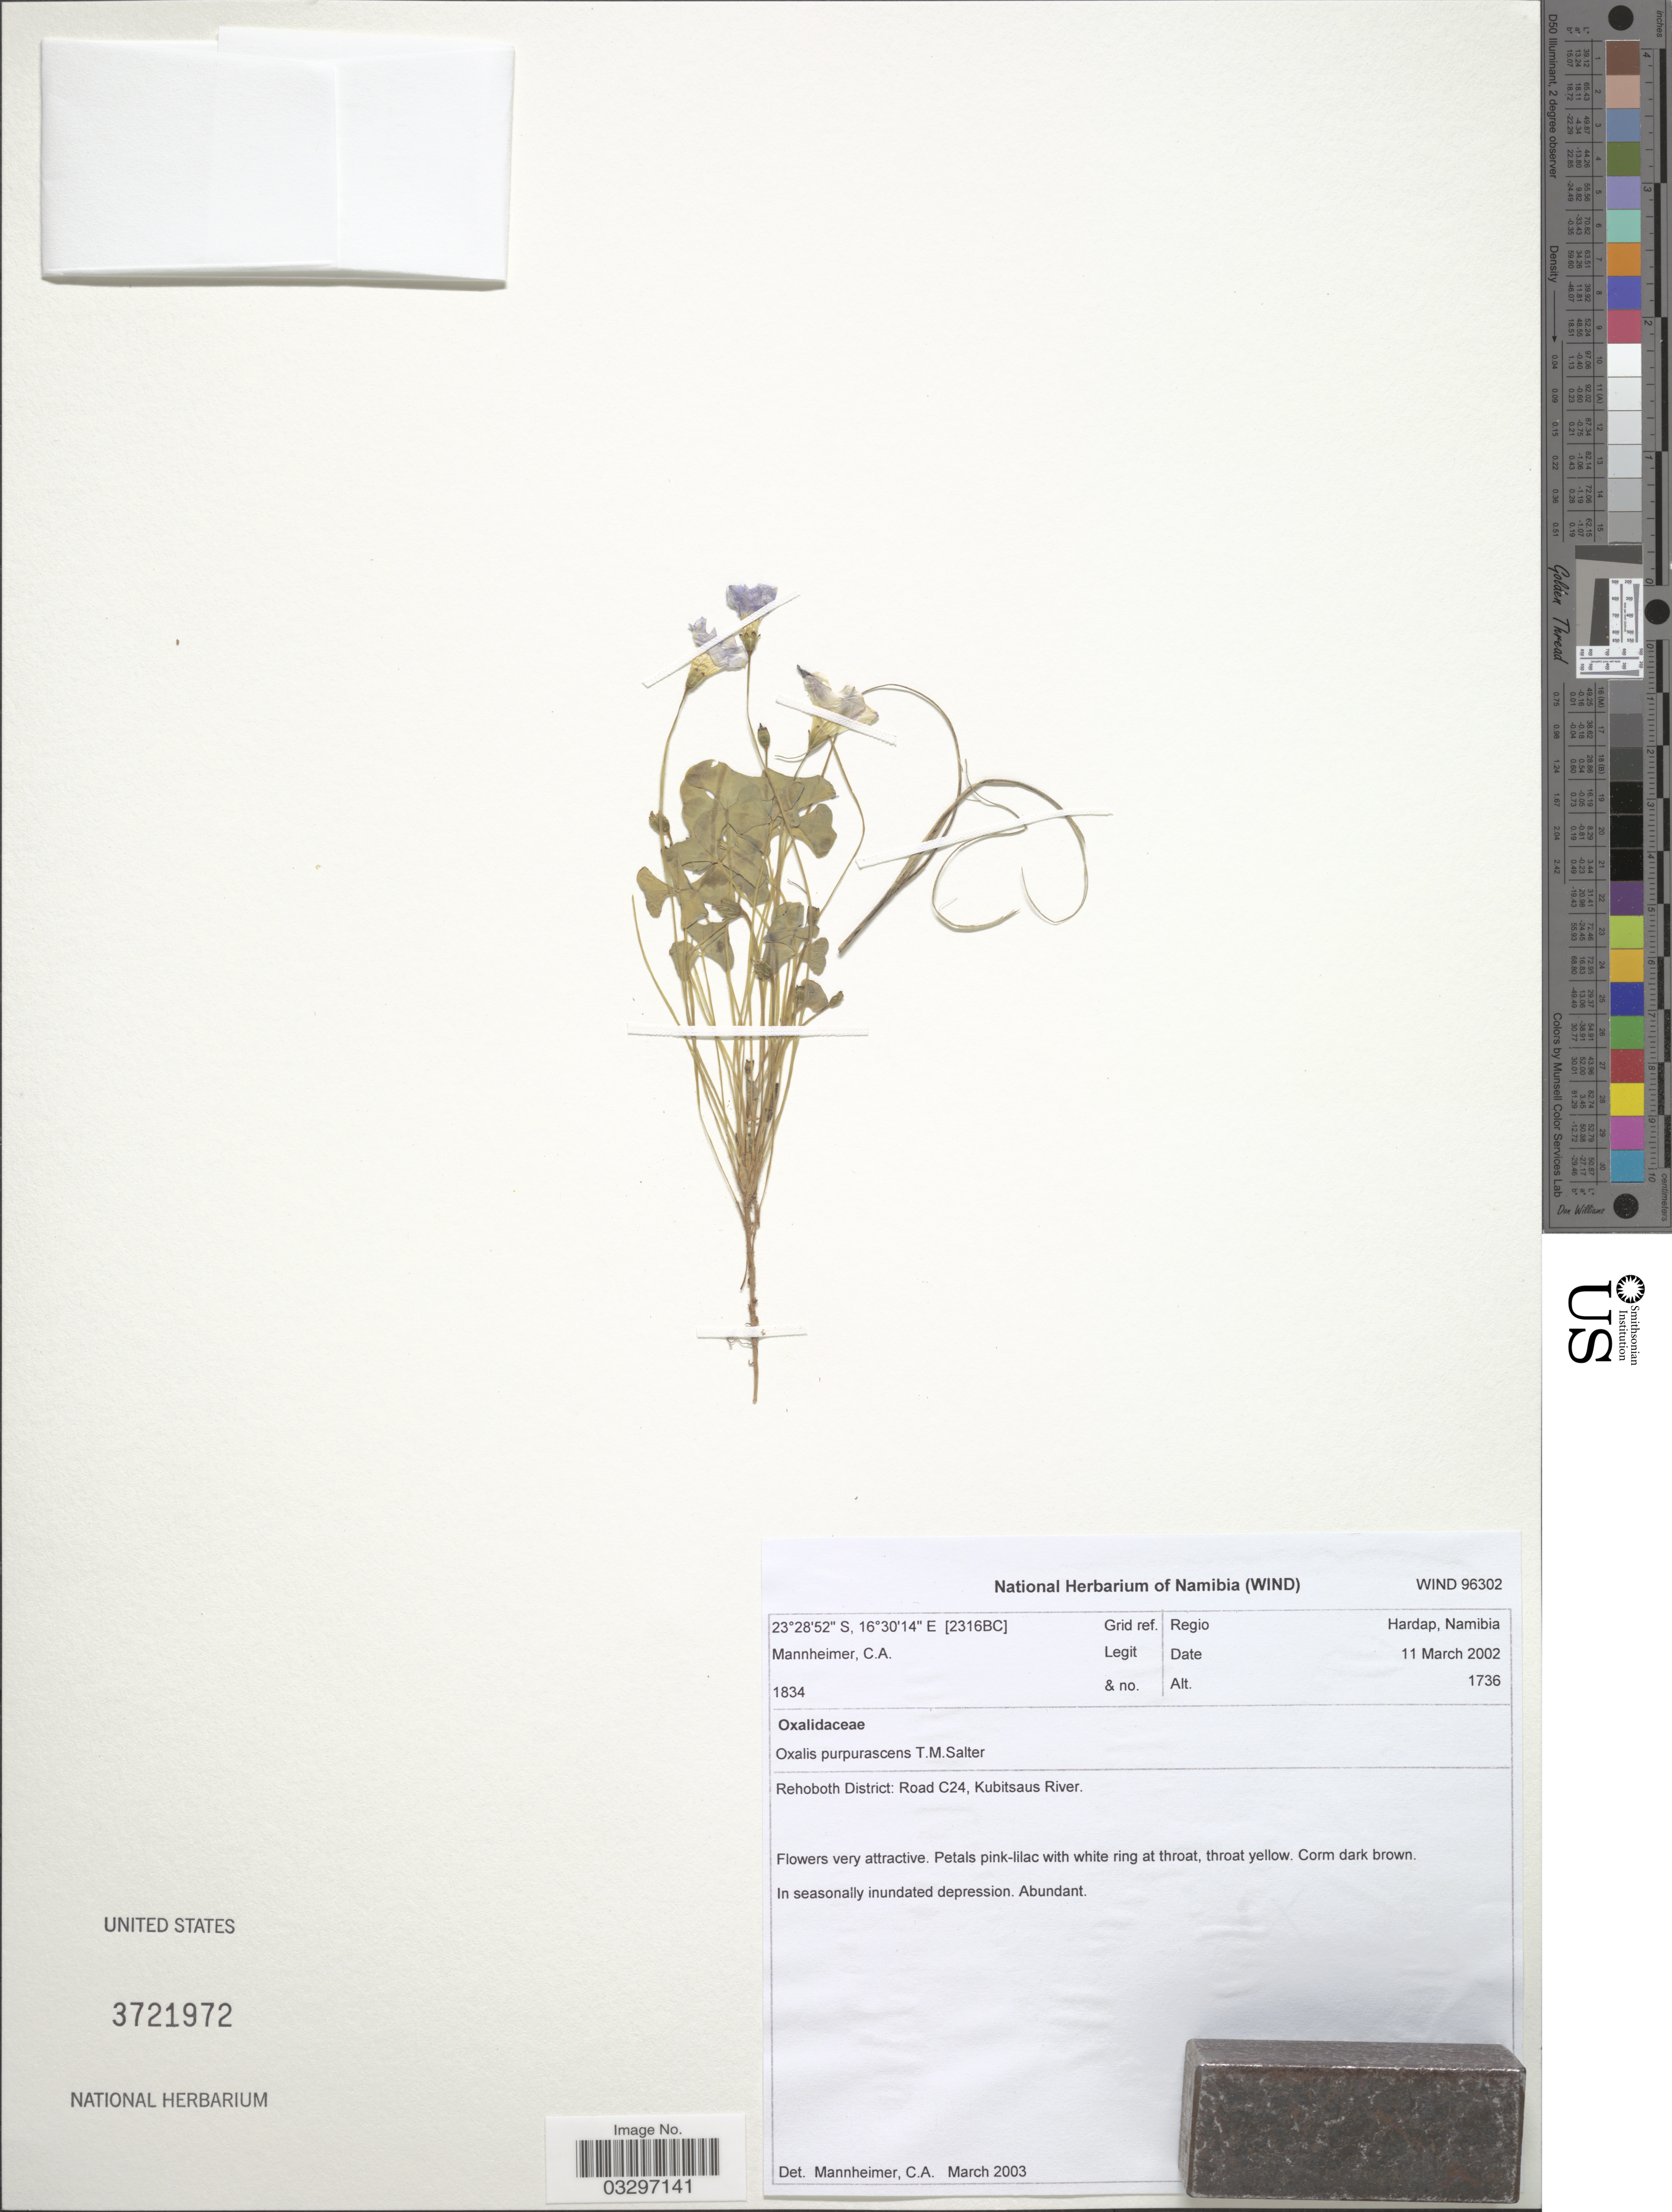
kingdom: Plantae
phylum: Tracheophyta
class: Magnoliopsida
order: Oxalidales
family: Oxalidaceae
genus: Oxalis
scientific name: Oxalis purpurascens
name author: T.M. Salter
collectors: C. A. Mannheimer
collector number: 1834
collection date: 2002-03-11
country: Namibia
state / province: Hardap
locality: Grid ref. [2316BC], Regio Hardap, Namibia, Rehoboth District: Road C24, Kubitsaus River.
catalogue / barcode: US 3721972